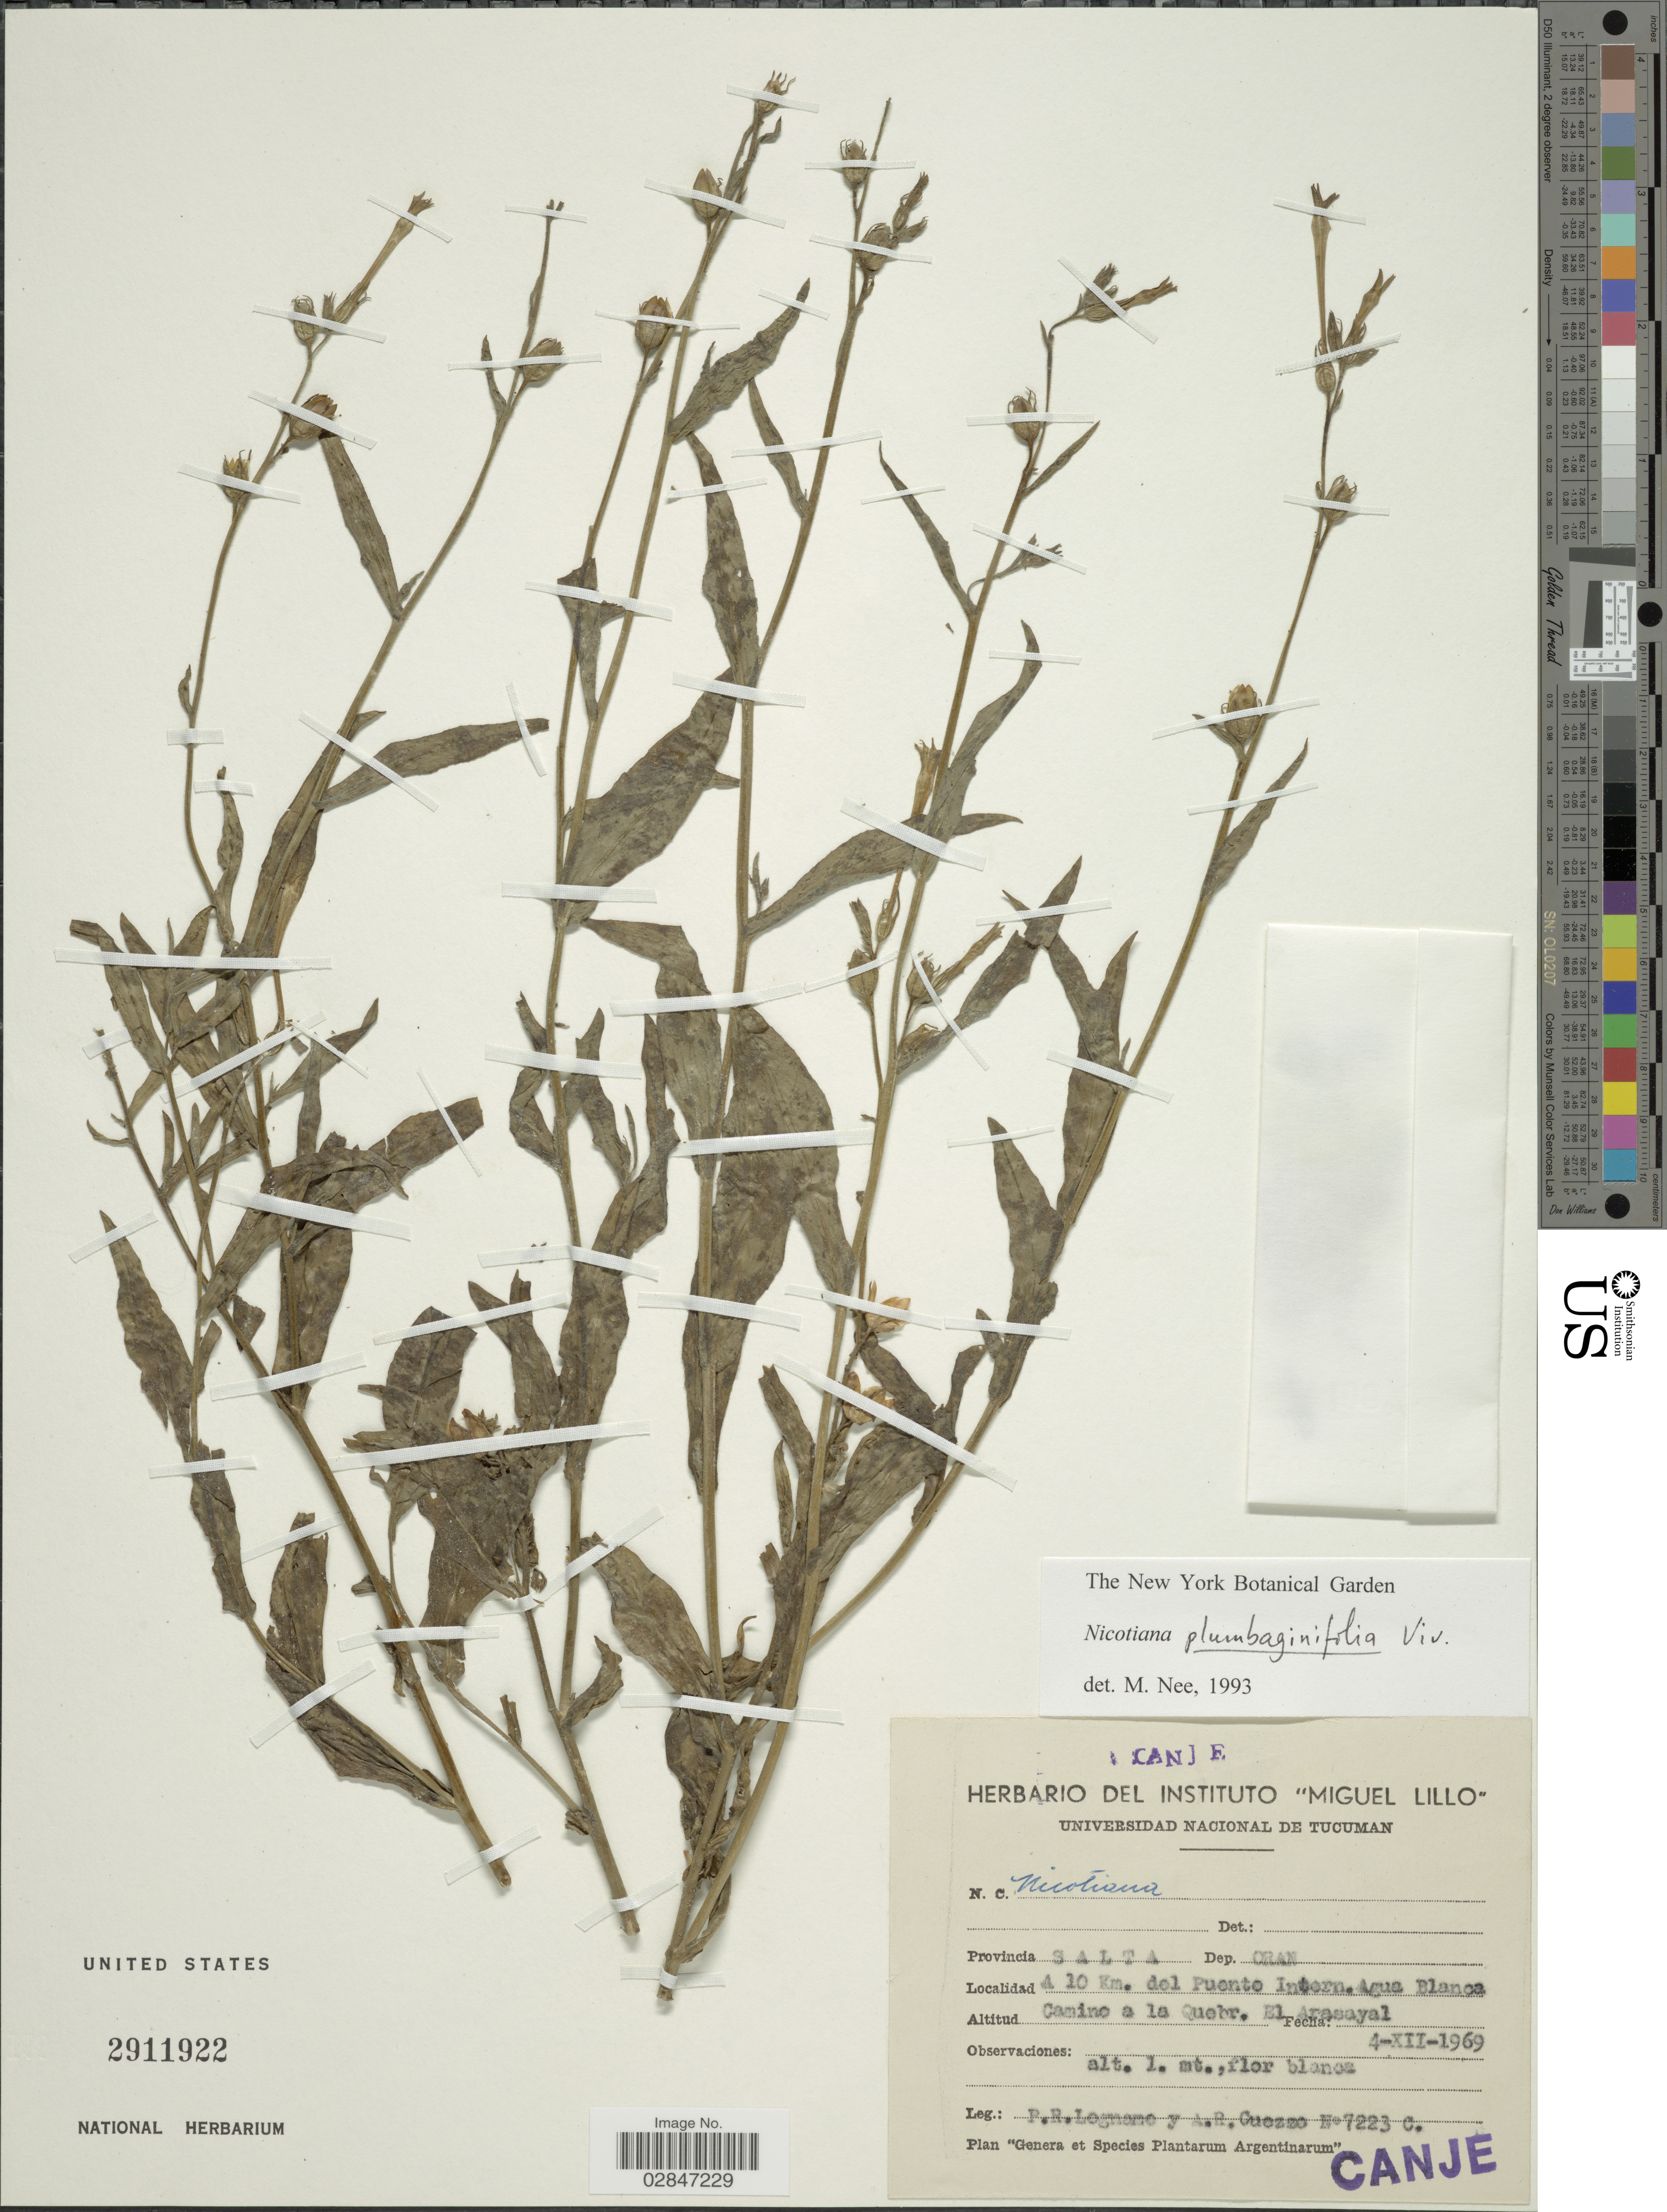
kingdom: Plantae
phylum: Tracheophyta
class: Magnoliopsida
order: Solanales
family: Solanaceae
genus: Nicotiana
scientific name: Nicotiana plumbaginifolia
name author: Viv.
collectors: P. R. Legname & A. Cuezzo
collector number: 7223 C.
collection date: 1969-12-04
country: Argentina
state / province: Salta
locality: Provincia Salta, Dep. Oran, A 10 Km. del Puento Intern, Agua Blanca Camino a la Quebr. El Arasayal.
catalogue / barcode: US 2911922